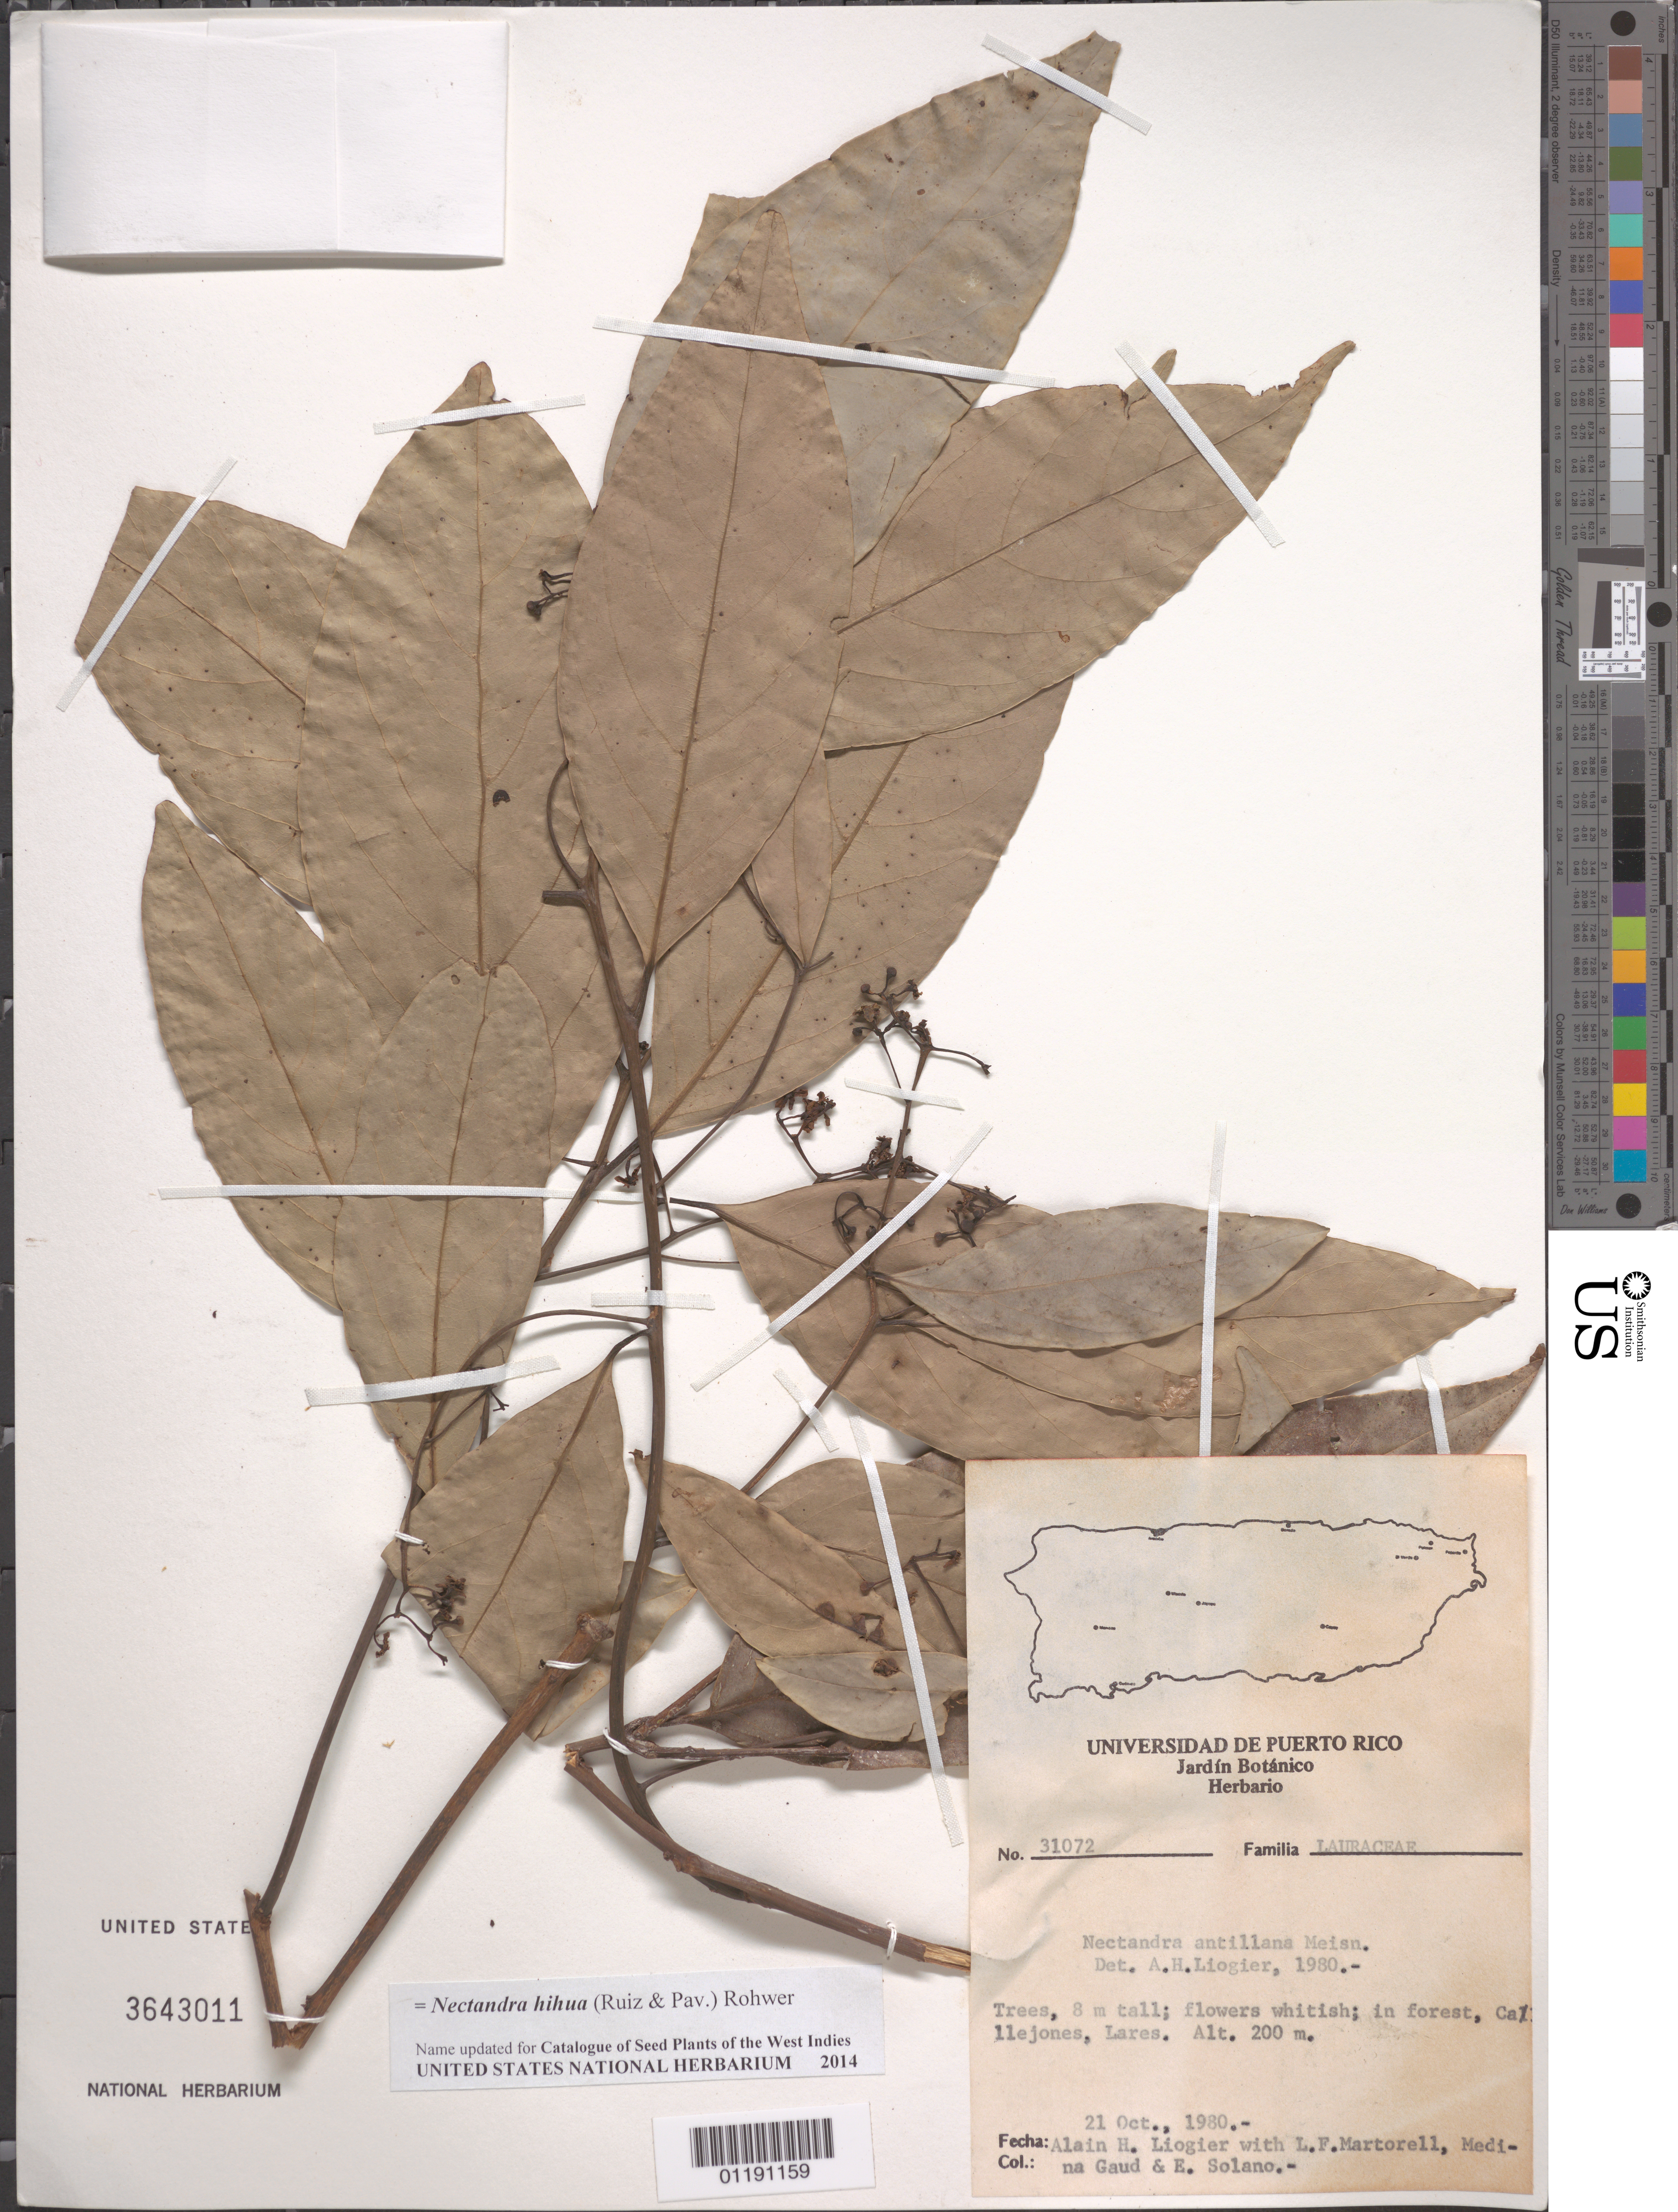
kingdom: Plantae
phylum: Tracheophyta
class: Magnoliopsida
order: Laurales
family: Lauraceae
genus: Nectandra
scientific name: Nectandra hihua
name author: (Ruiz & Pav.) Rohwer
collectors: A. H. Liogier, L. Martorell, M. Gaud & E. Solano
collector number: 31072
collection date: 1980-10-21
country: Puerto Rico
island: Puerto Rico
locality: Callejones, Lares.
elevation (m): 200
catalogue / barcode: US 3643011